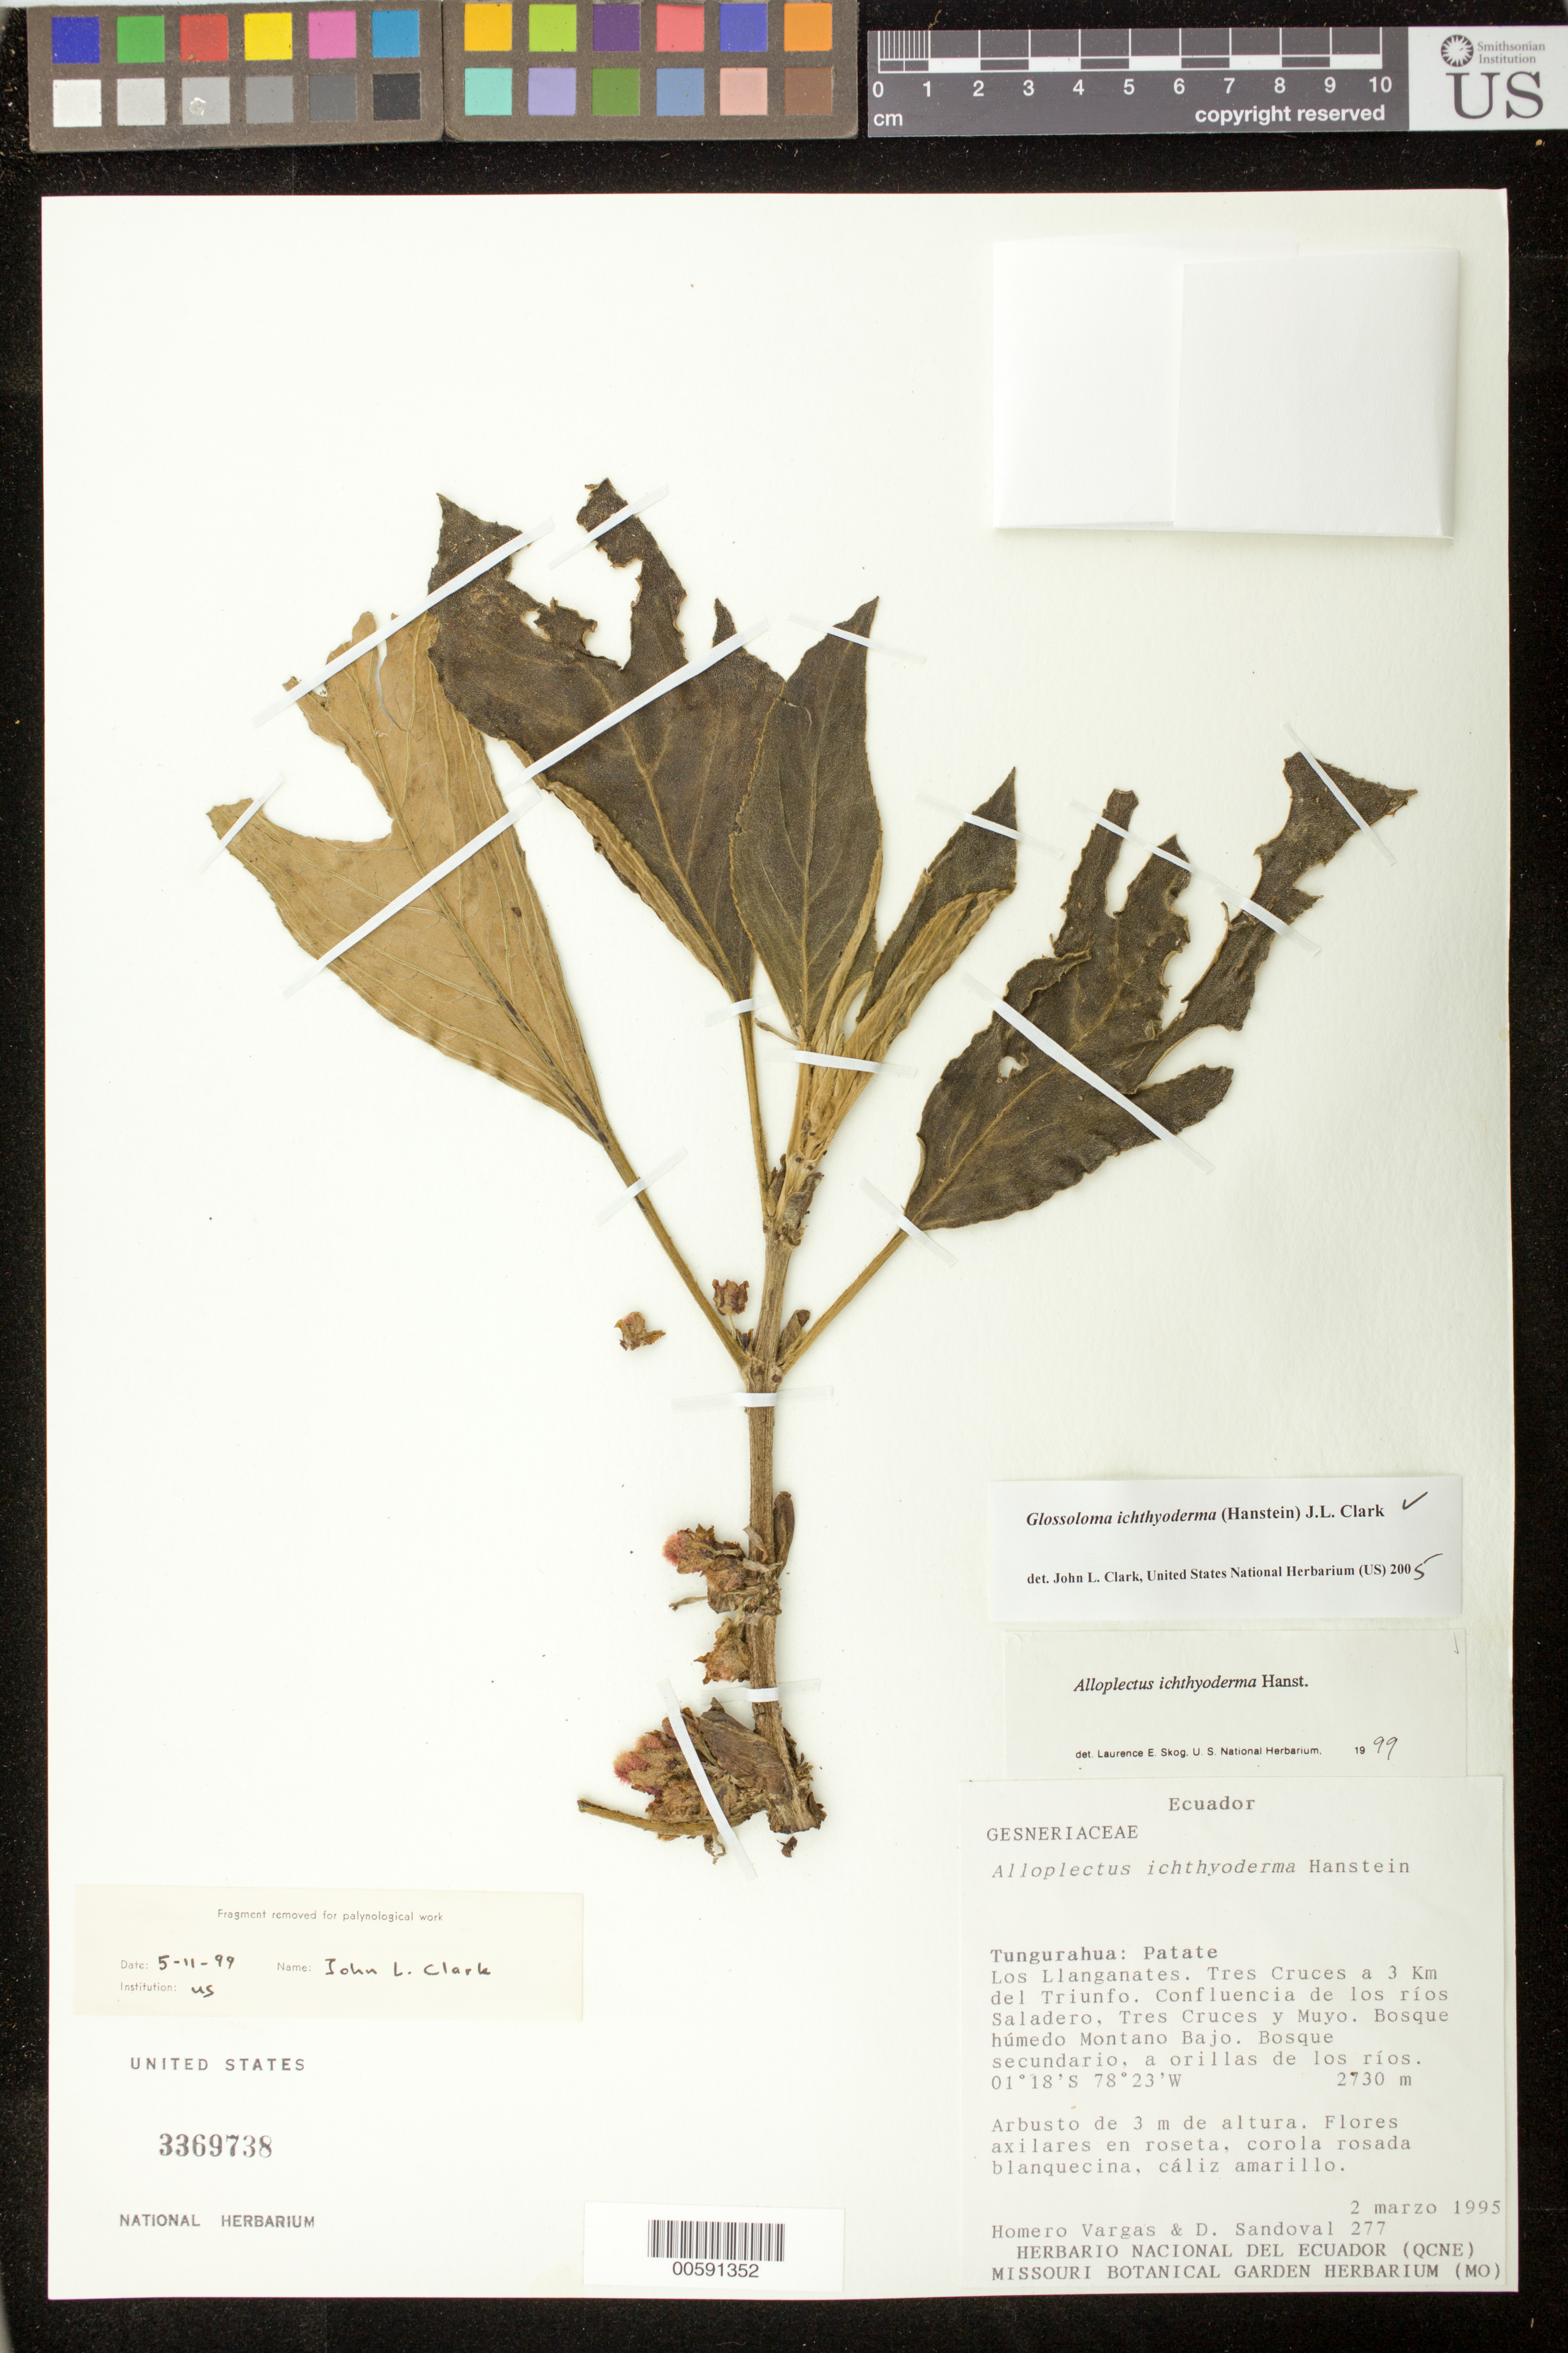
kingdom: Plantae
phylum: Tracheophyta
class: Magnoliopsida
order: Lamiales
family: Gesneriaceae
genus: Glossoloma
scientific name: Glossoloma ichthyoderma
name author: (Hanst.) J.L. Clark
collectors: H. Vargas & D. Sandoval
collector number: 277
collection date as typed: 02 Mar 1995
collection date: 1995-03-02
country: Ecuador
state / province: Tungurahua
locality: Patate: Loso Llanganates, Très Cruces a 3 km del triunfo, confluencia de los ríos Saladero, Très Cruces y Muyo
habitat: Bosque húmedo montano bajo; bosque secundario, a orillas de los ríos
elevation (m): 2730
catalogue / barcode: US 3369738